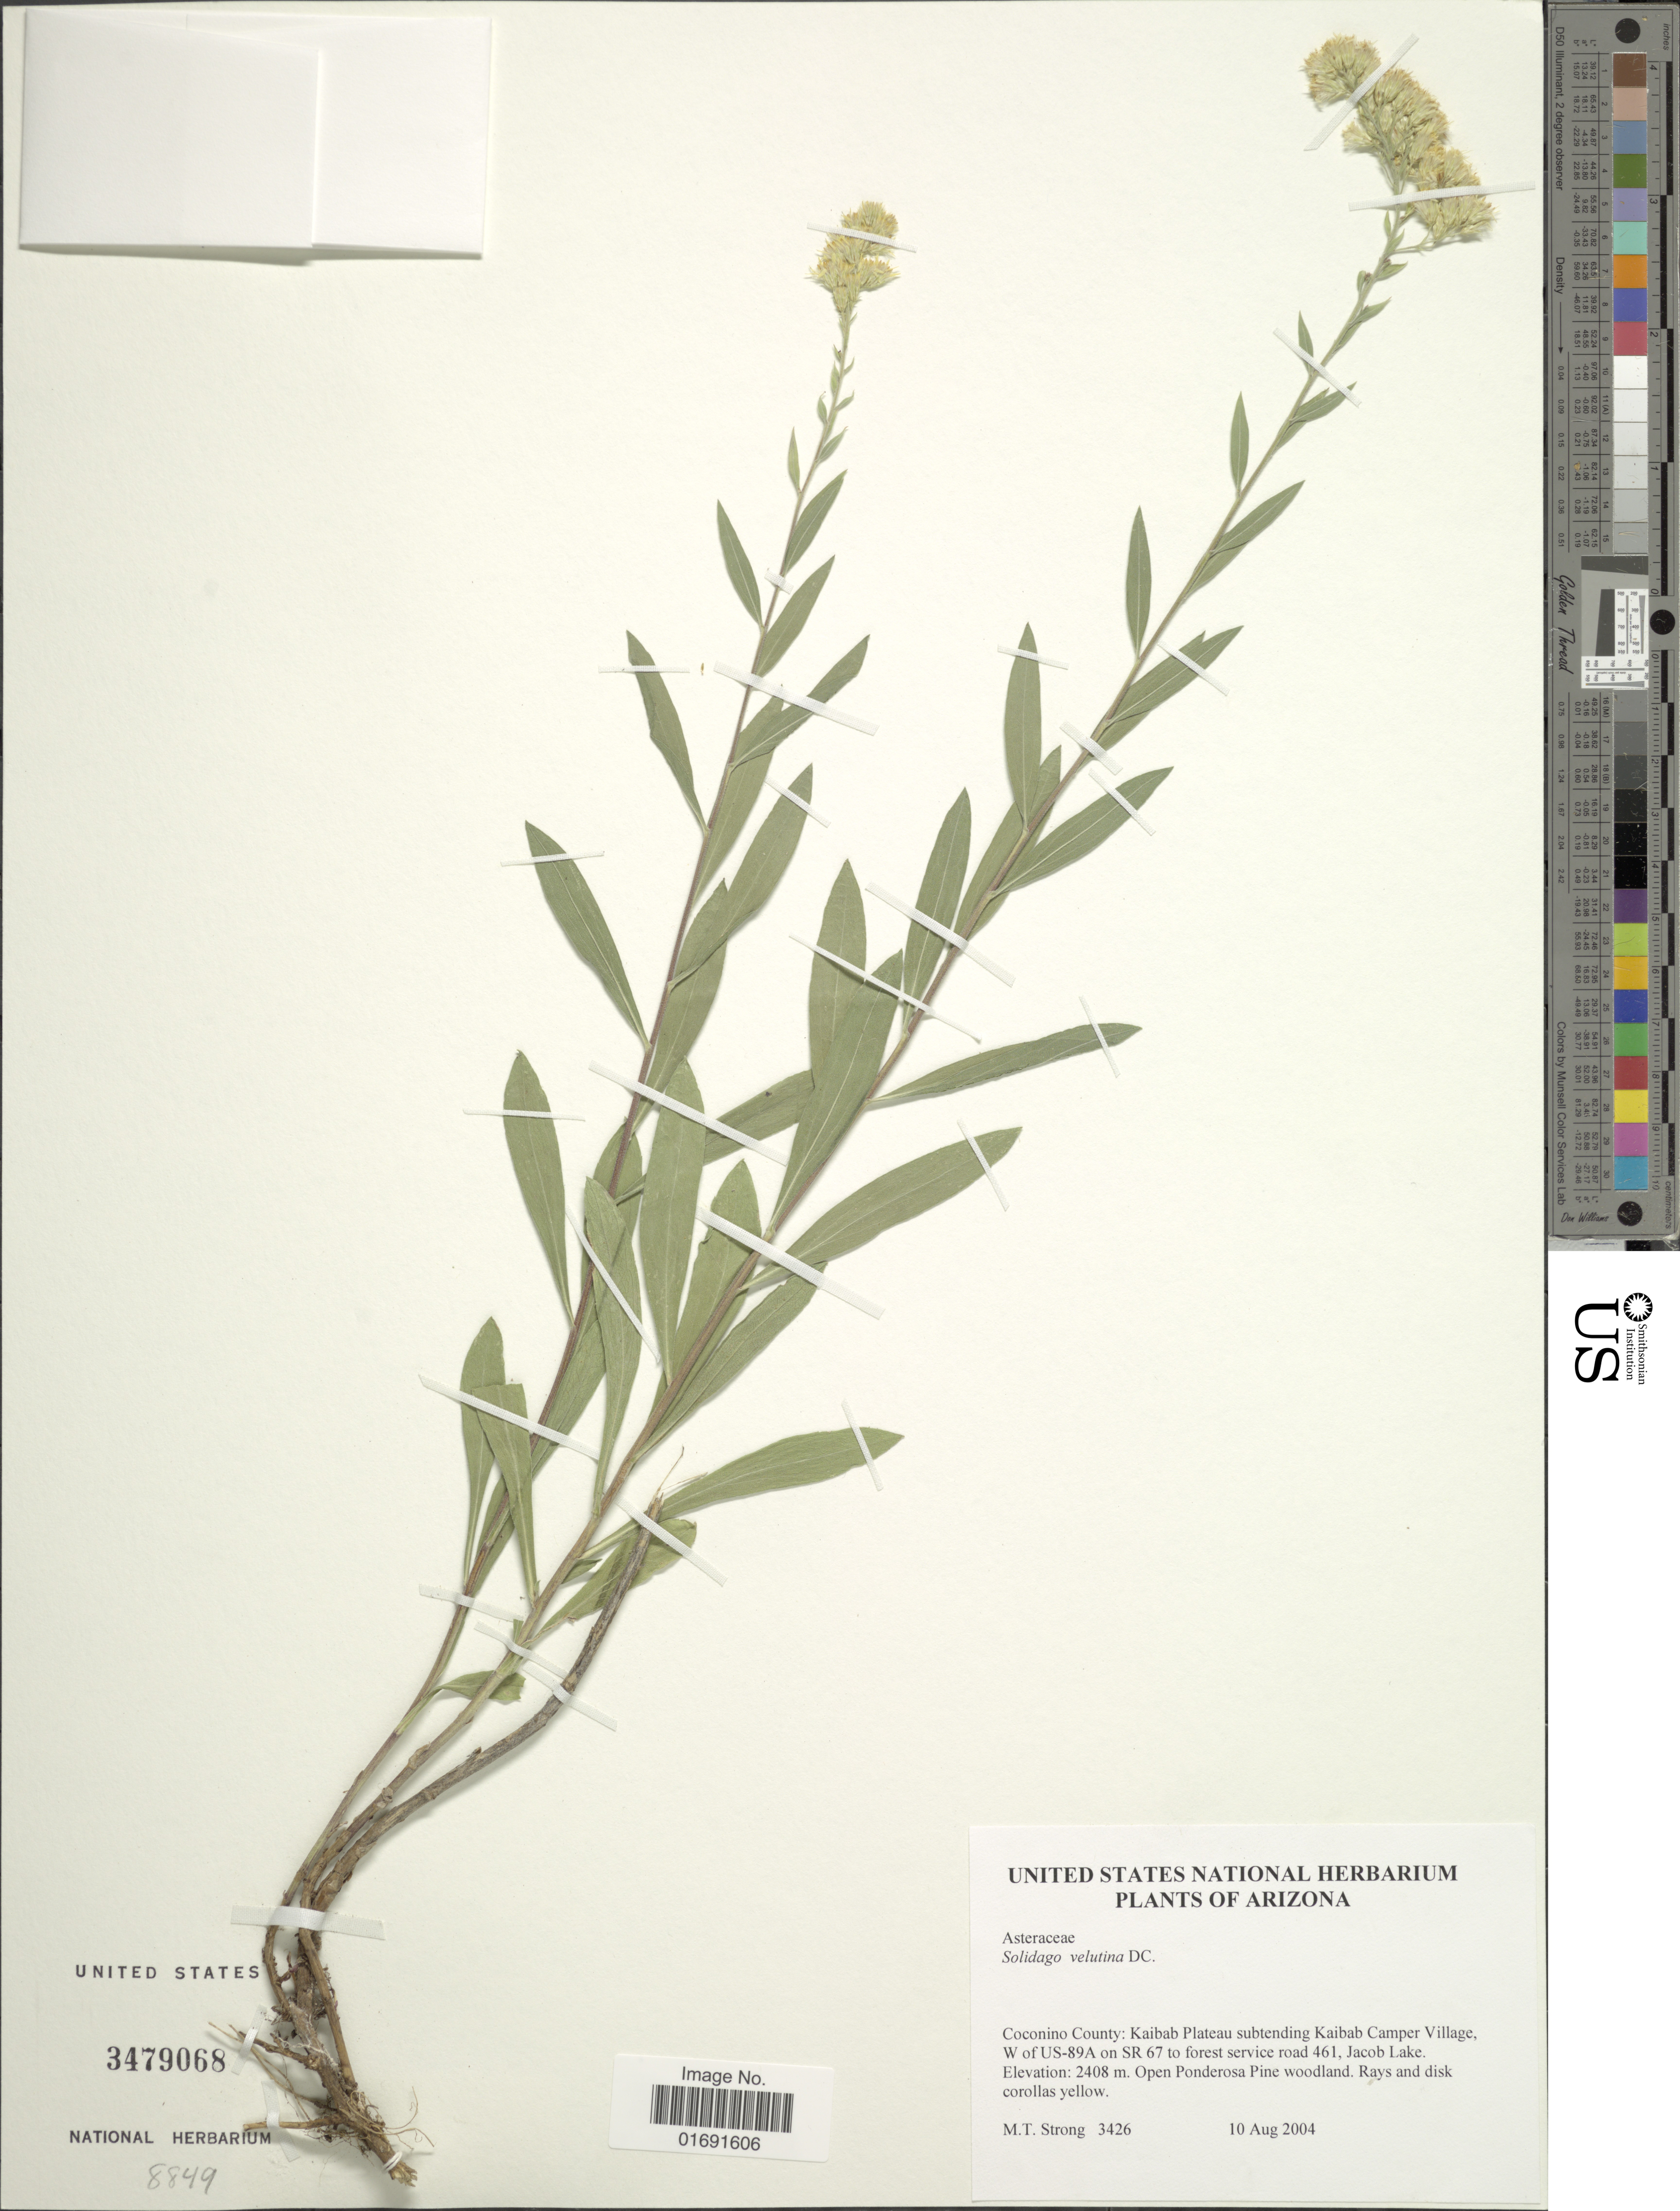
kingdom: Plantae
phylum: Tracheophyta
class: Magnoliopsida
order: Asterales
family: Asteraceae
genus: Solidago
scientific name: Solidago velutina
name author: DC.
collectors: M. T. Strong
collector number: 3426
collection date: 2004-08-10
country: United States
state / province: Arizona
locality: Coconino County, Kaibab Plateau subtending Kaibab Camper Village, W of US-89A on SR 67 to forest service road 461, Jacob Lake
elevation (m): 2408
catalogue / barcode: US 3479068